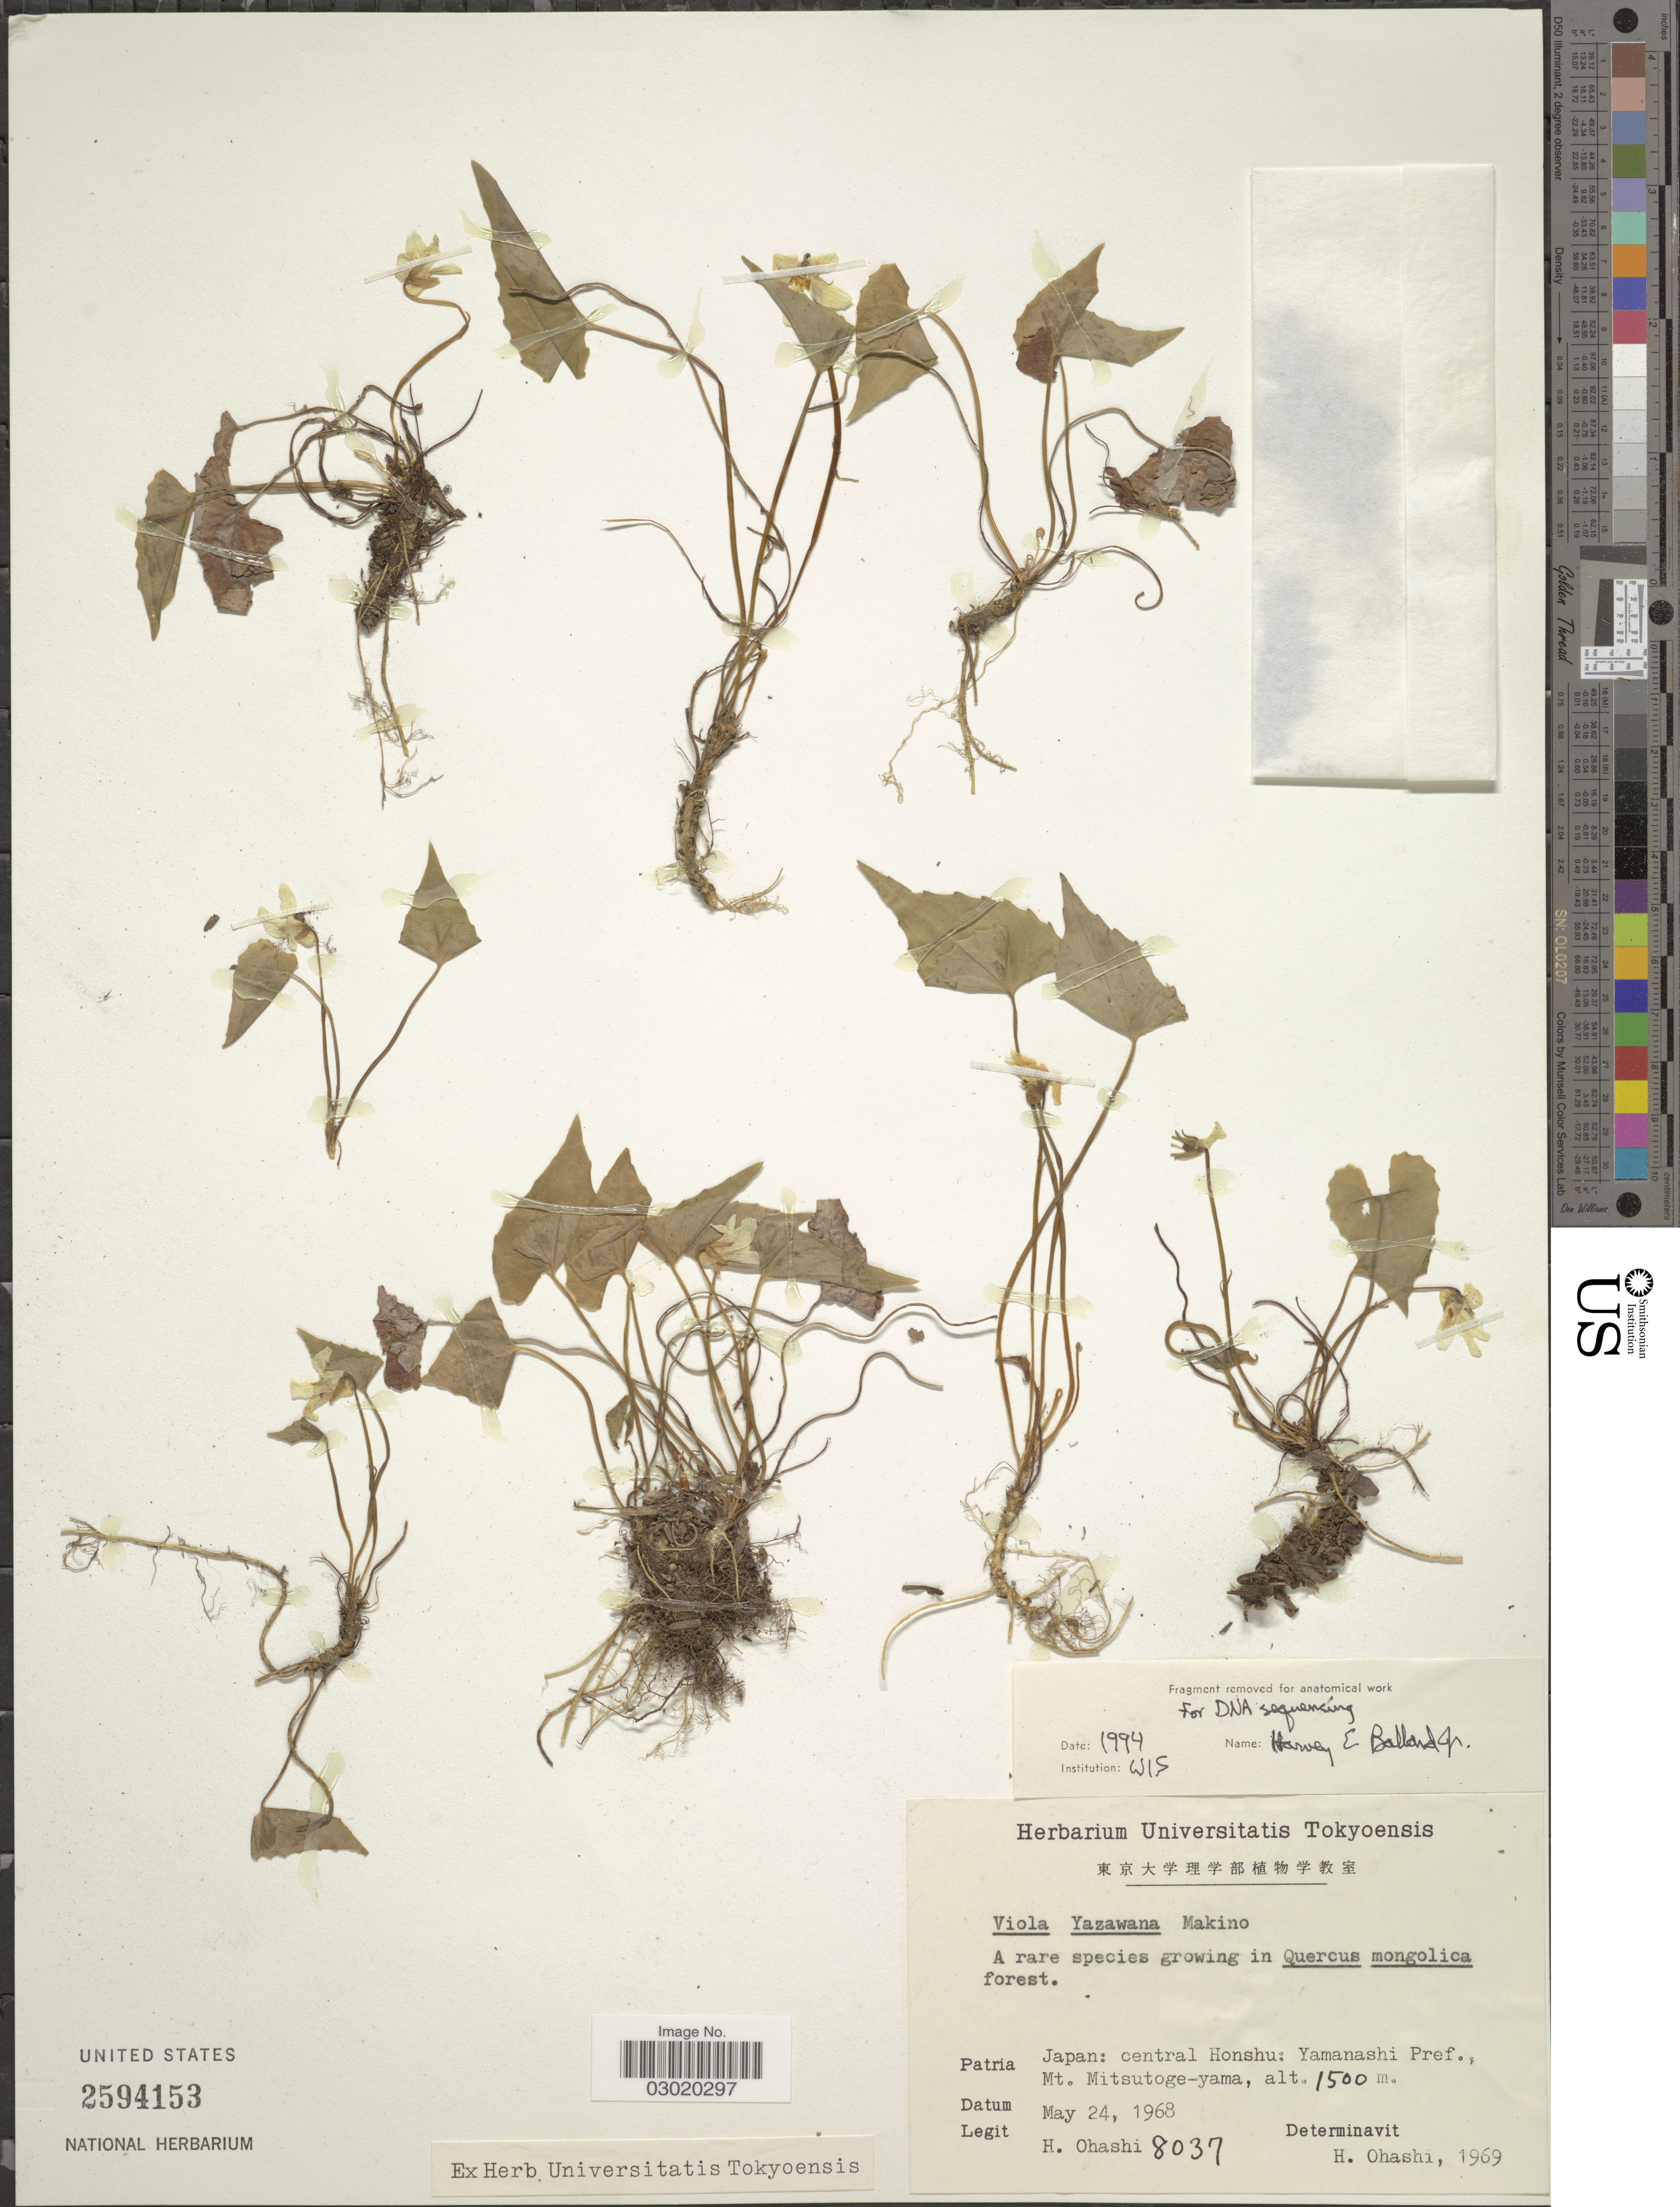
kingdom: Plantae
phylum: Tracheophyta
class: Magnoliopsida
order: Malpighiales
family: Violaceae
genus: Viola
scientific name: Viola yazawana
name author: Makino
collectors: H. Ohashi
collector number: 8037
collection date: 1968-05-24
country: Japan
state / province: Yamanasi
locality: Central Honshu: Yamanashi Pref., Mt. Mitsutoge-yama.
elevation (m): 1500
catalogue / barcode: US 2594153